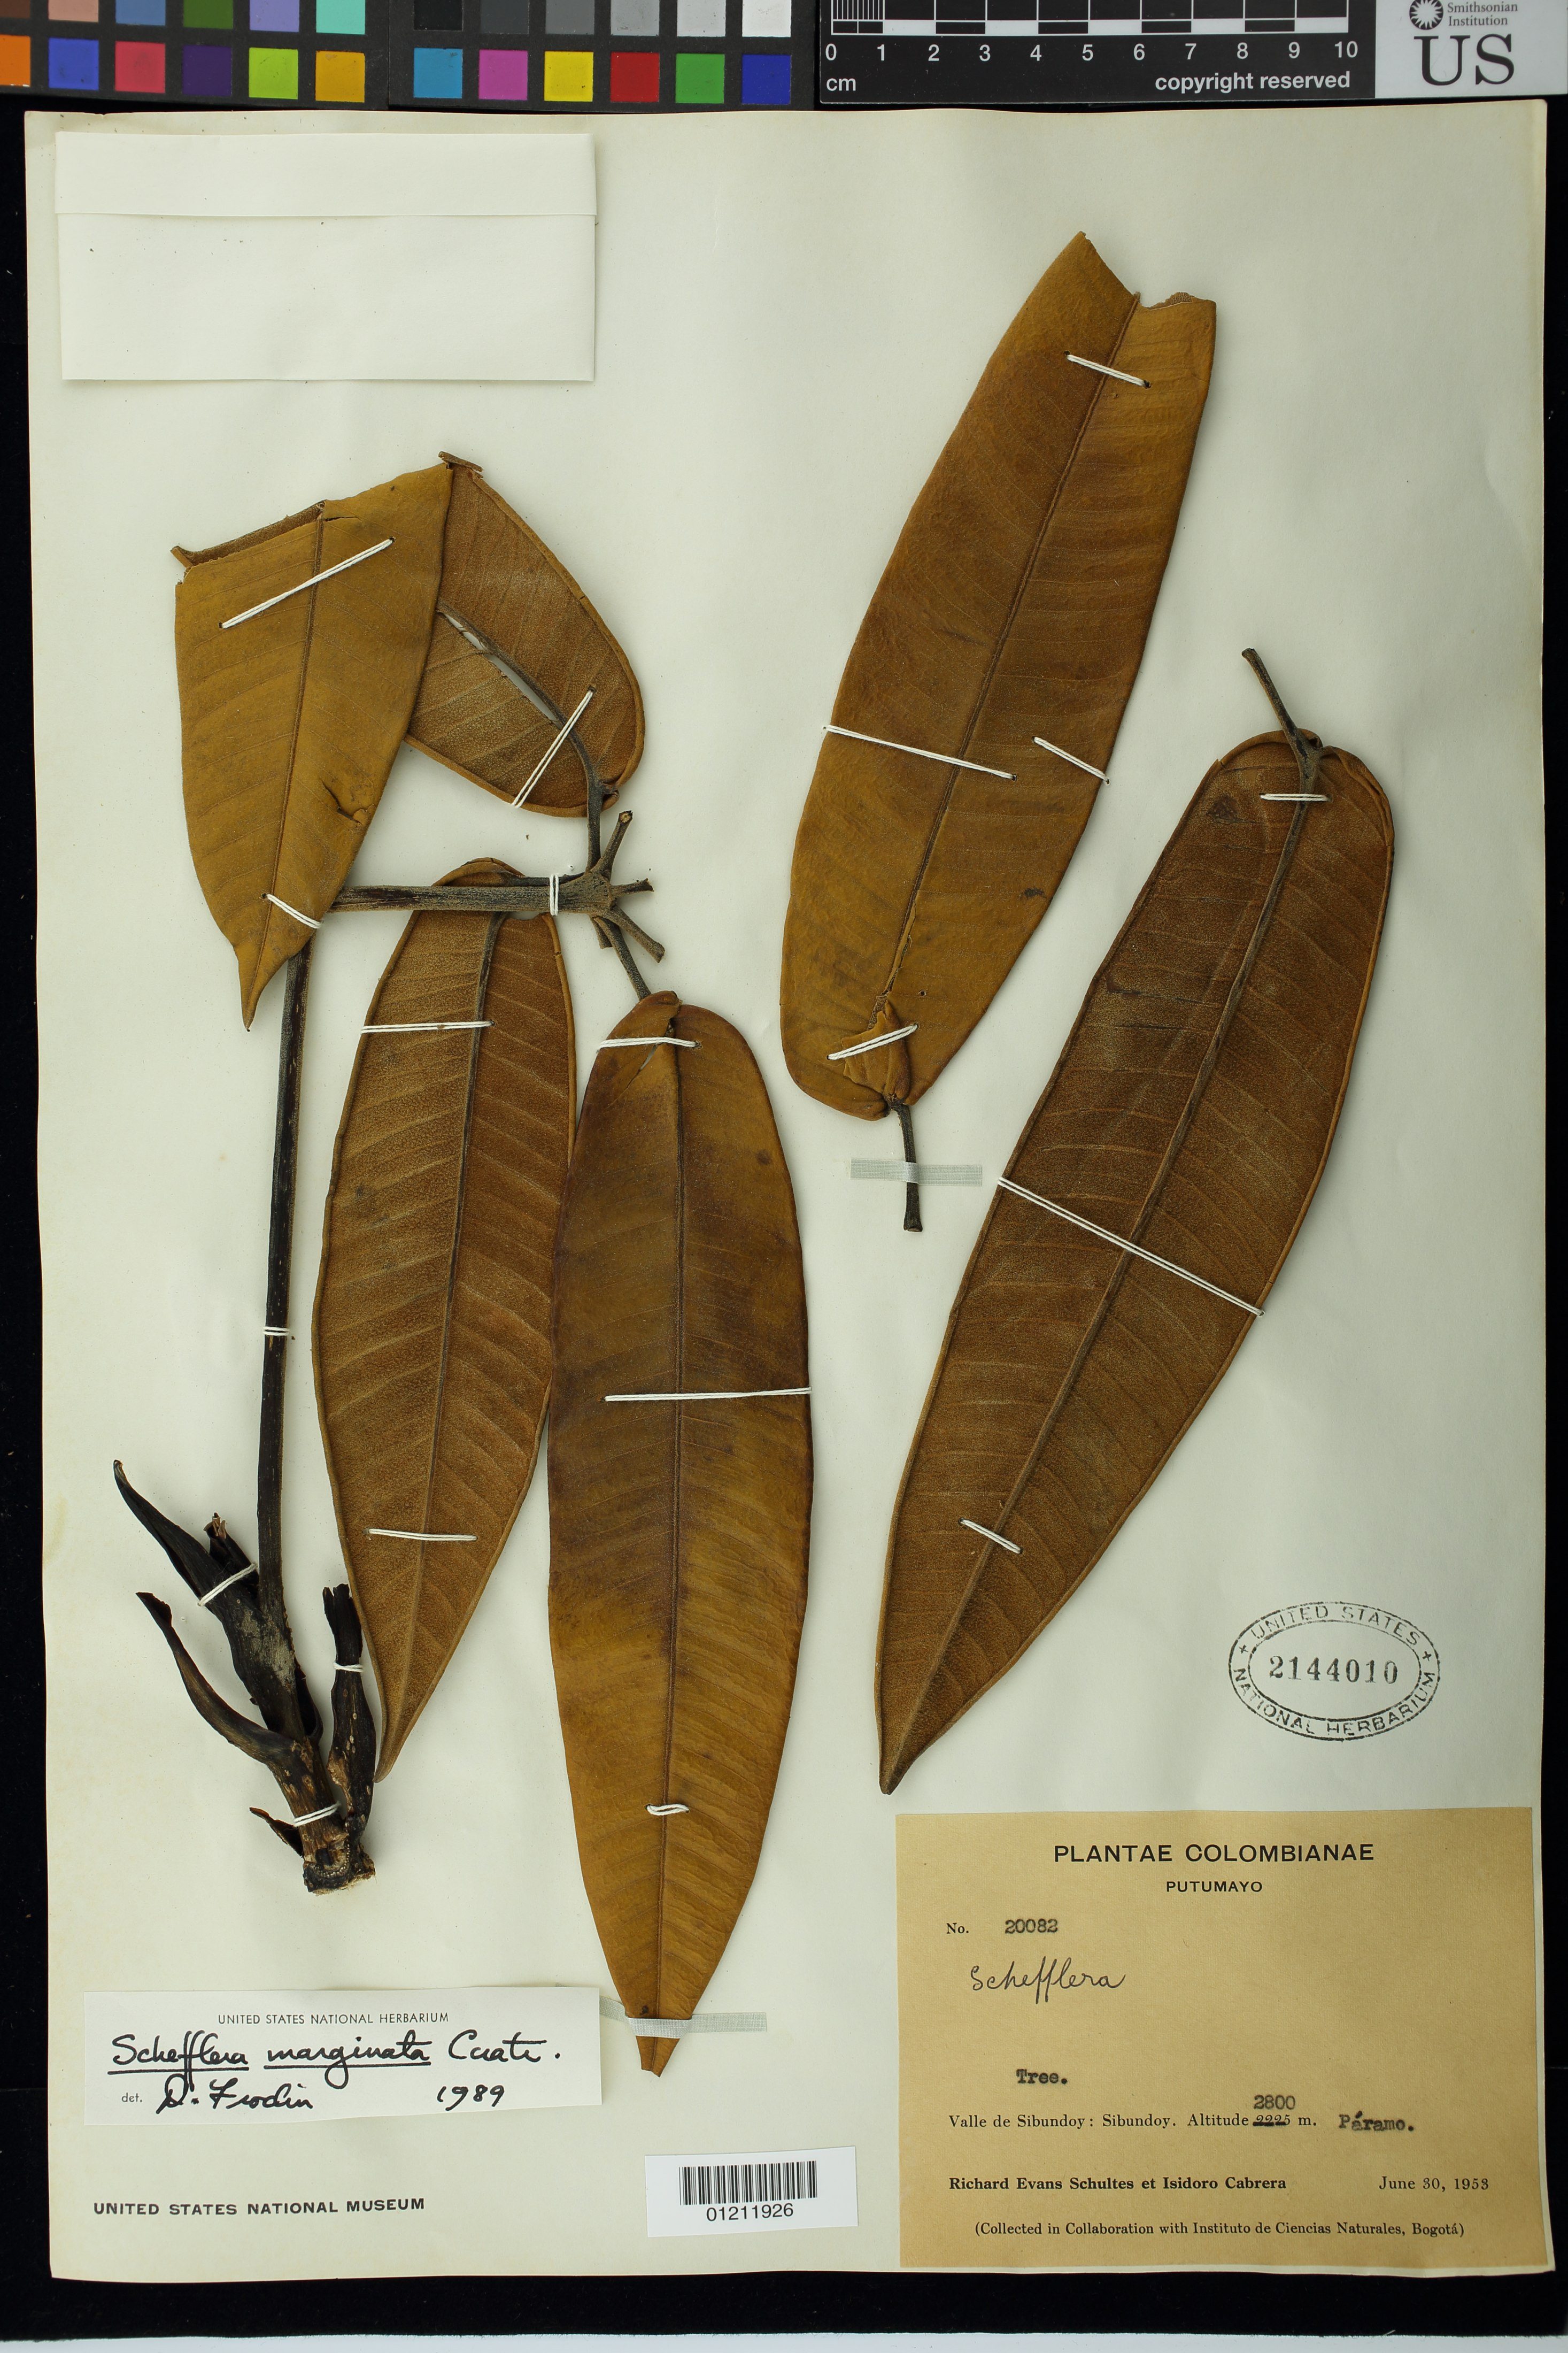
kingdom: Plantae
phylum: Tracheophyta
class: Magnoliopsida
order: Apiales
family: Araliaceae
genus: Schefflera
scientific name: Schefflera marginata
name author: Cuatrec.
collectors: R. E. Schultes & I. Cabrera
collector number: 20082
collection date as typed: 30 Jun 1953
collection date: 1953-06-30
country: Colombia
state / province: Putumayo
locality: Valle de Sibundoy: Sibundoy. Paramo.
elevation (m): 2800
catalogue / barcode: US 2144010